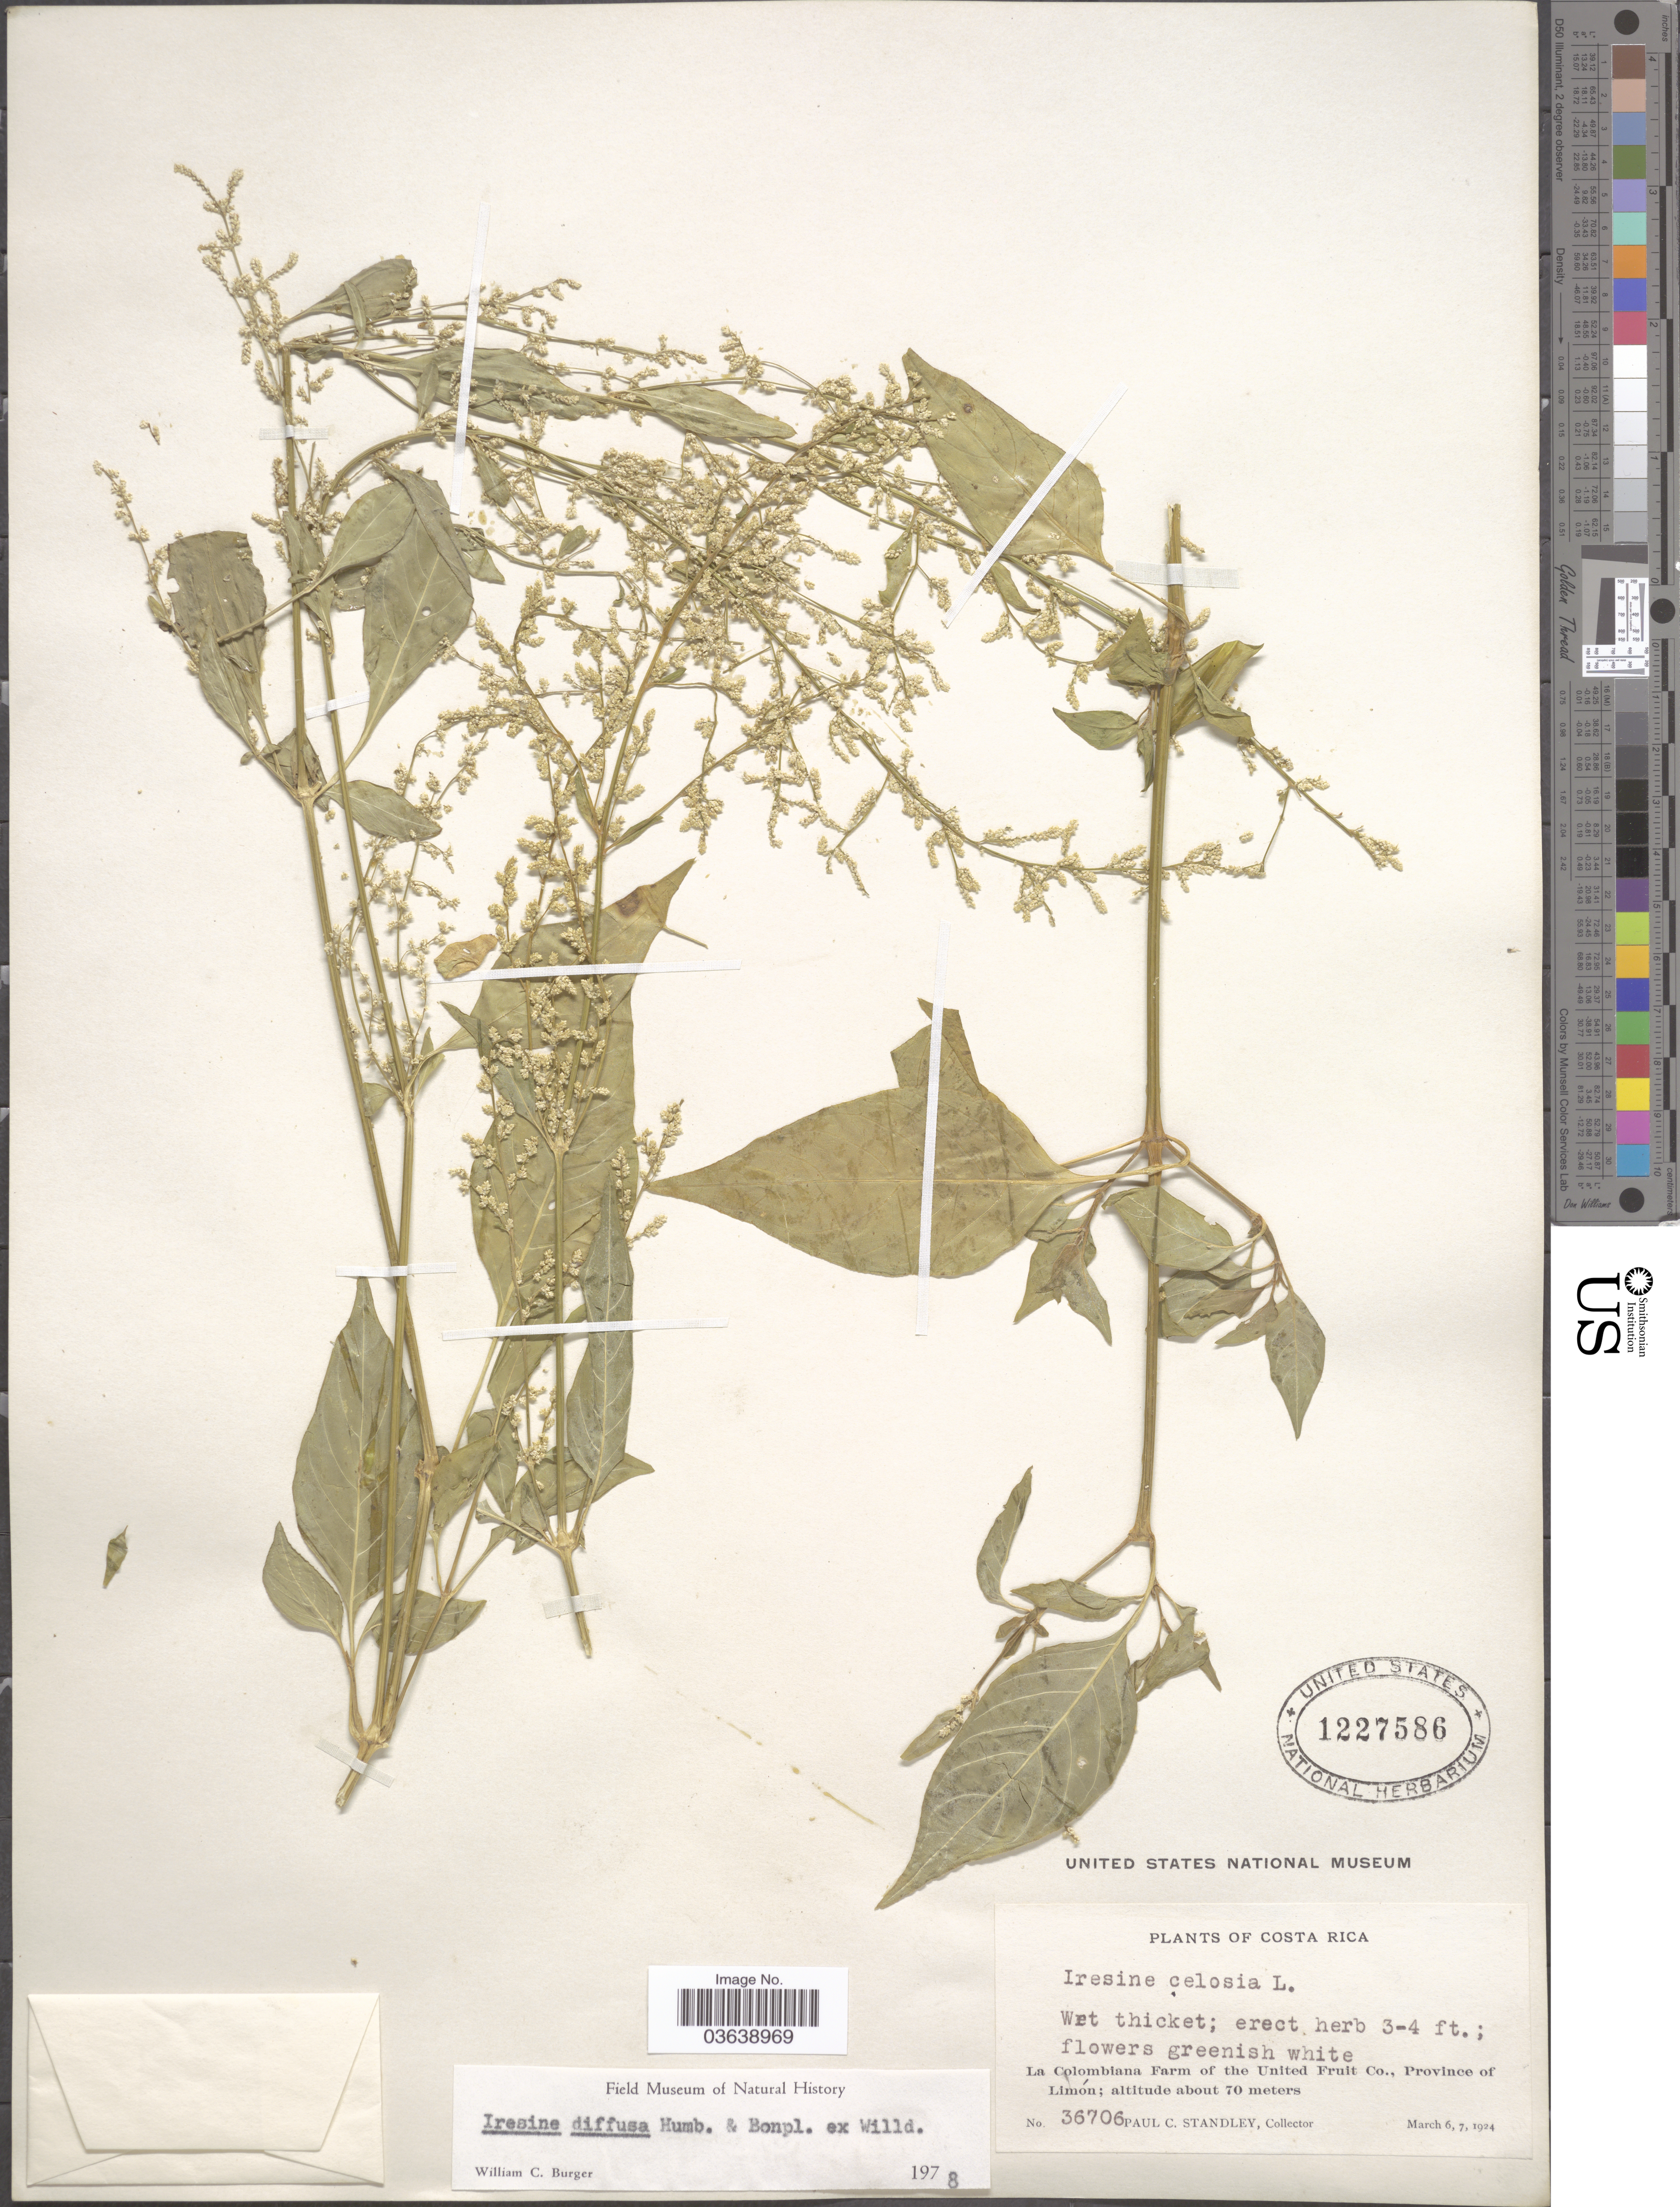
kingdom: Plantae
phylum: Tracheophyta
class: Magnoliopsida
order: Caryophyllales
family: Amaranthaceae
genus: Iresine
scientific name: Iresine celosia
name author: L.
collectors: P. C. Standley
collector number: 36706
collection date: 1924-03-06/1924-03-07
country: Costa Rica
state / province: Limón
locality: La Colombiana Farm of the United Fruit Co.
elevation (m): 70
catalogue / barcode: US 1227586